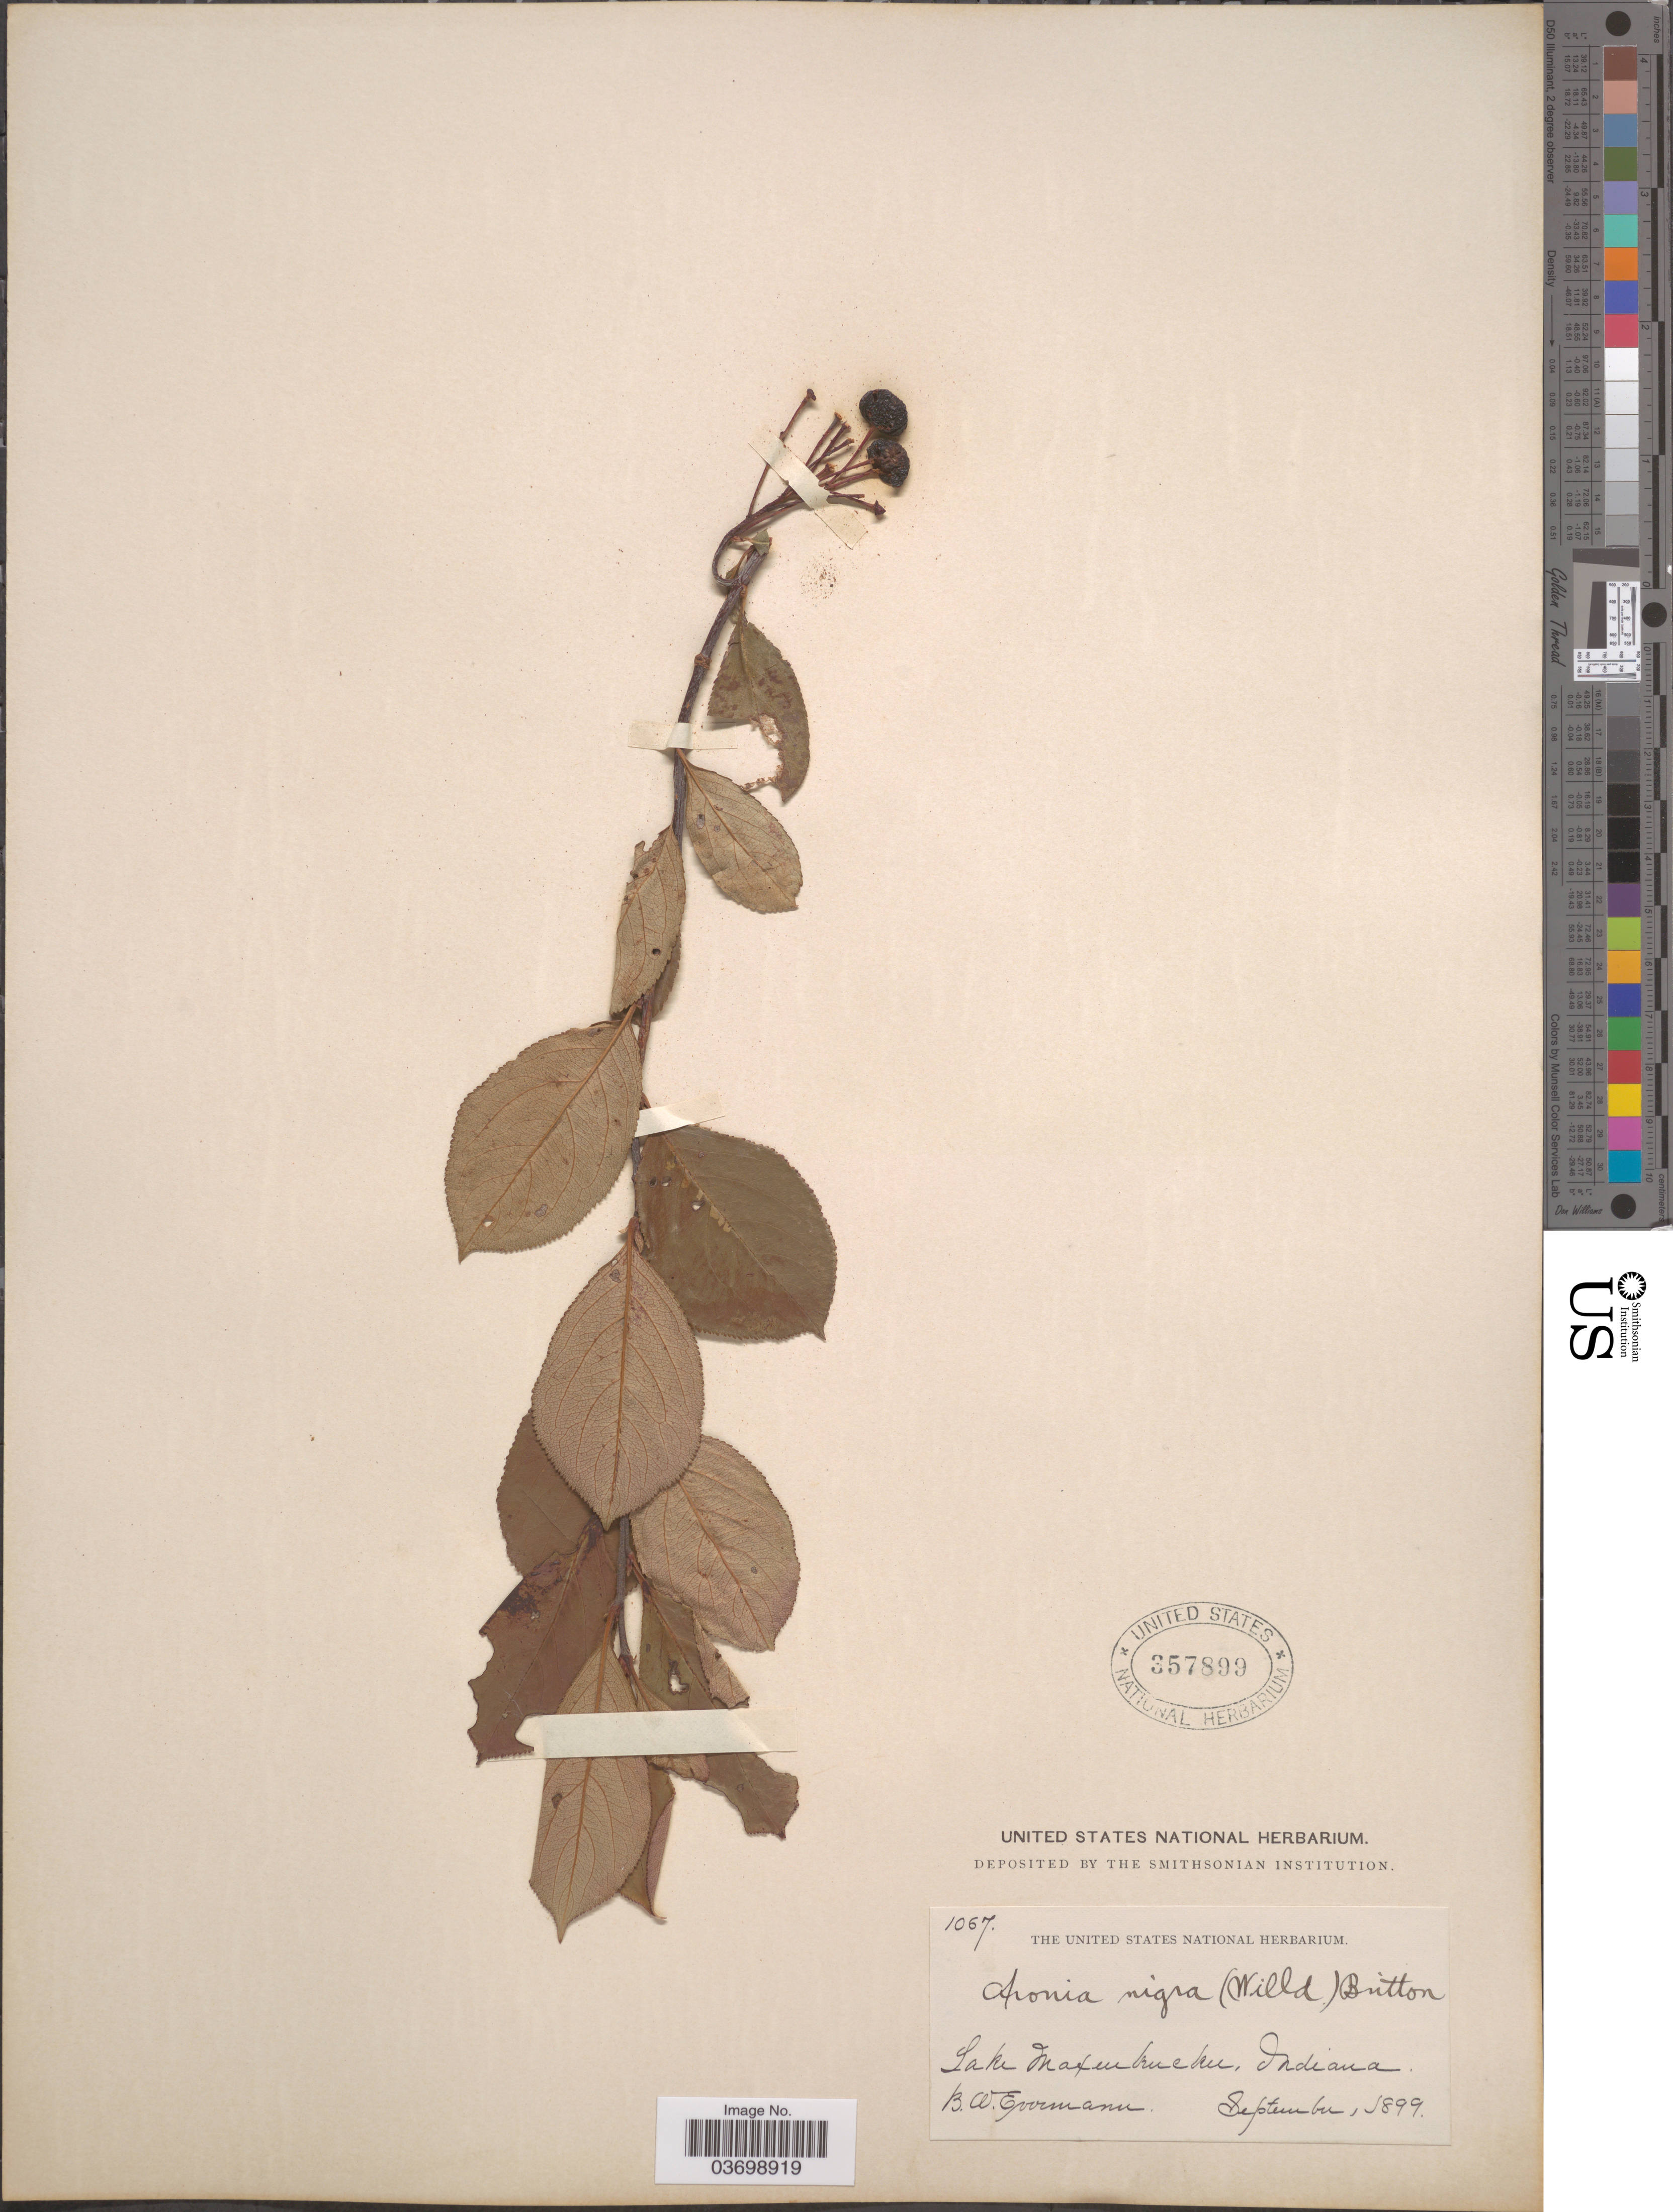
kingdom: Plantae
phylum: Tracheophyta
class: Magnoliopsida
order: Rosales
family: Rosaceae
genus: Aronia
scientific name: Aronia melanocarpa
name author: (Michx.) Elliott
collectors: B. W. Evermann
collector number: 1067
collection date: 1899-09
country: United States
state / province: Indiana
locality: Lake Maxenkuckee.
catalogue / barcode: US 357899